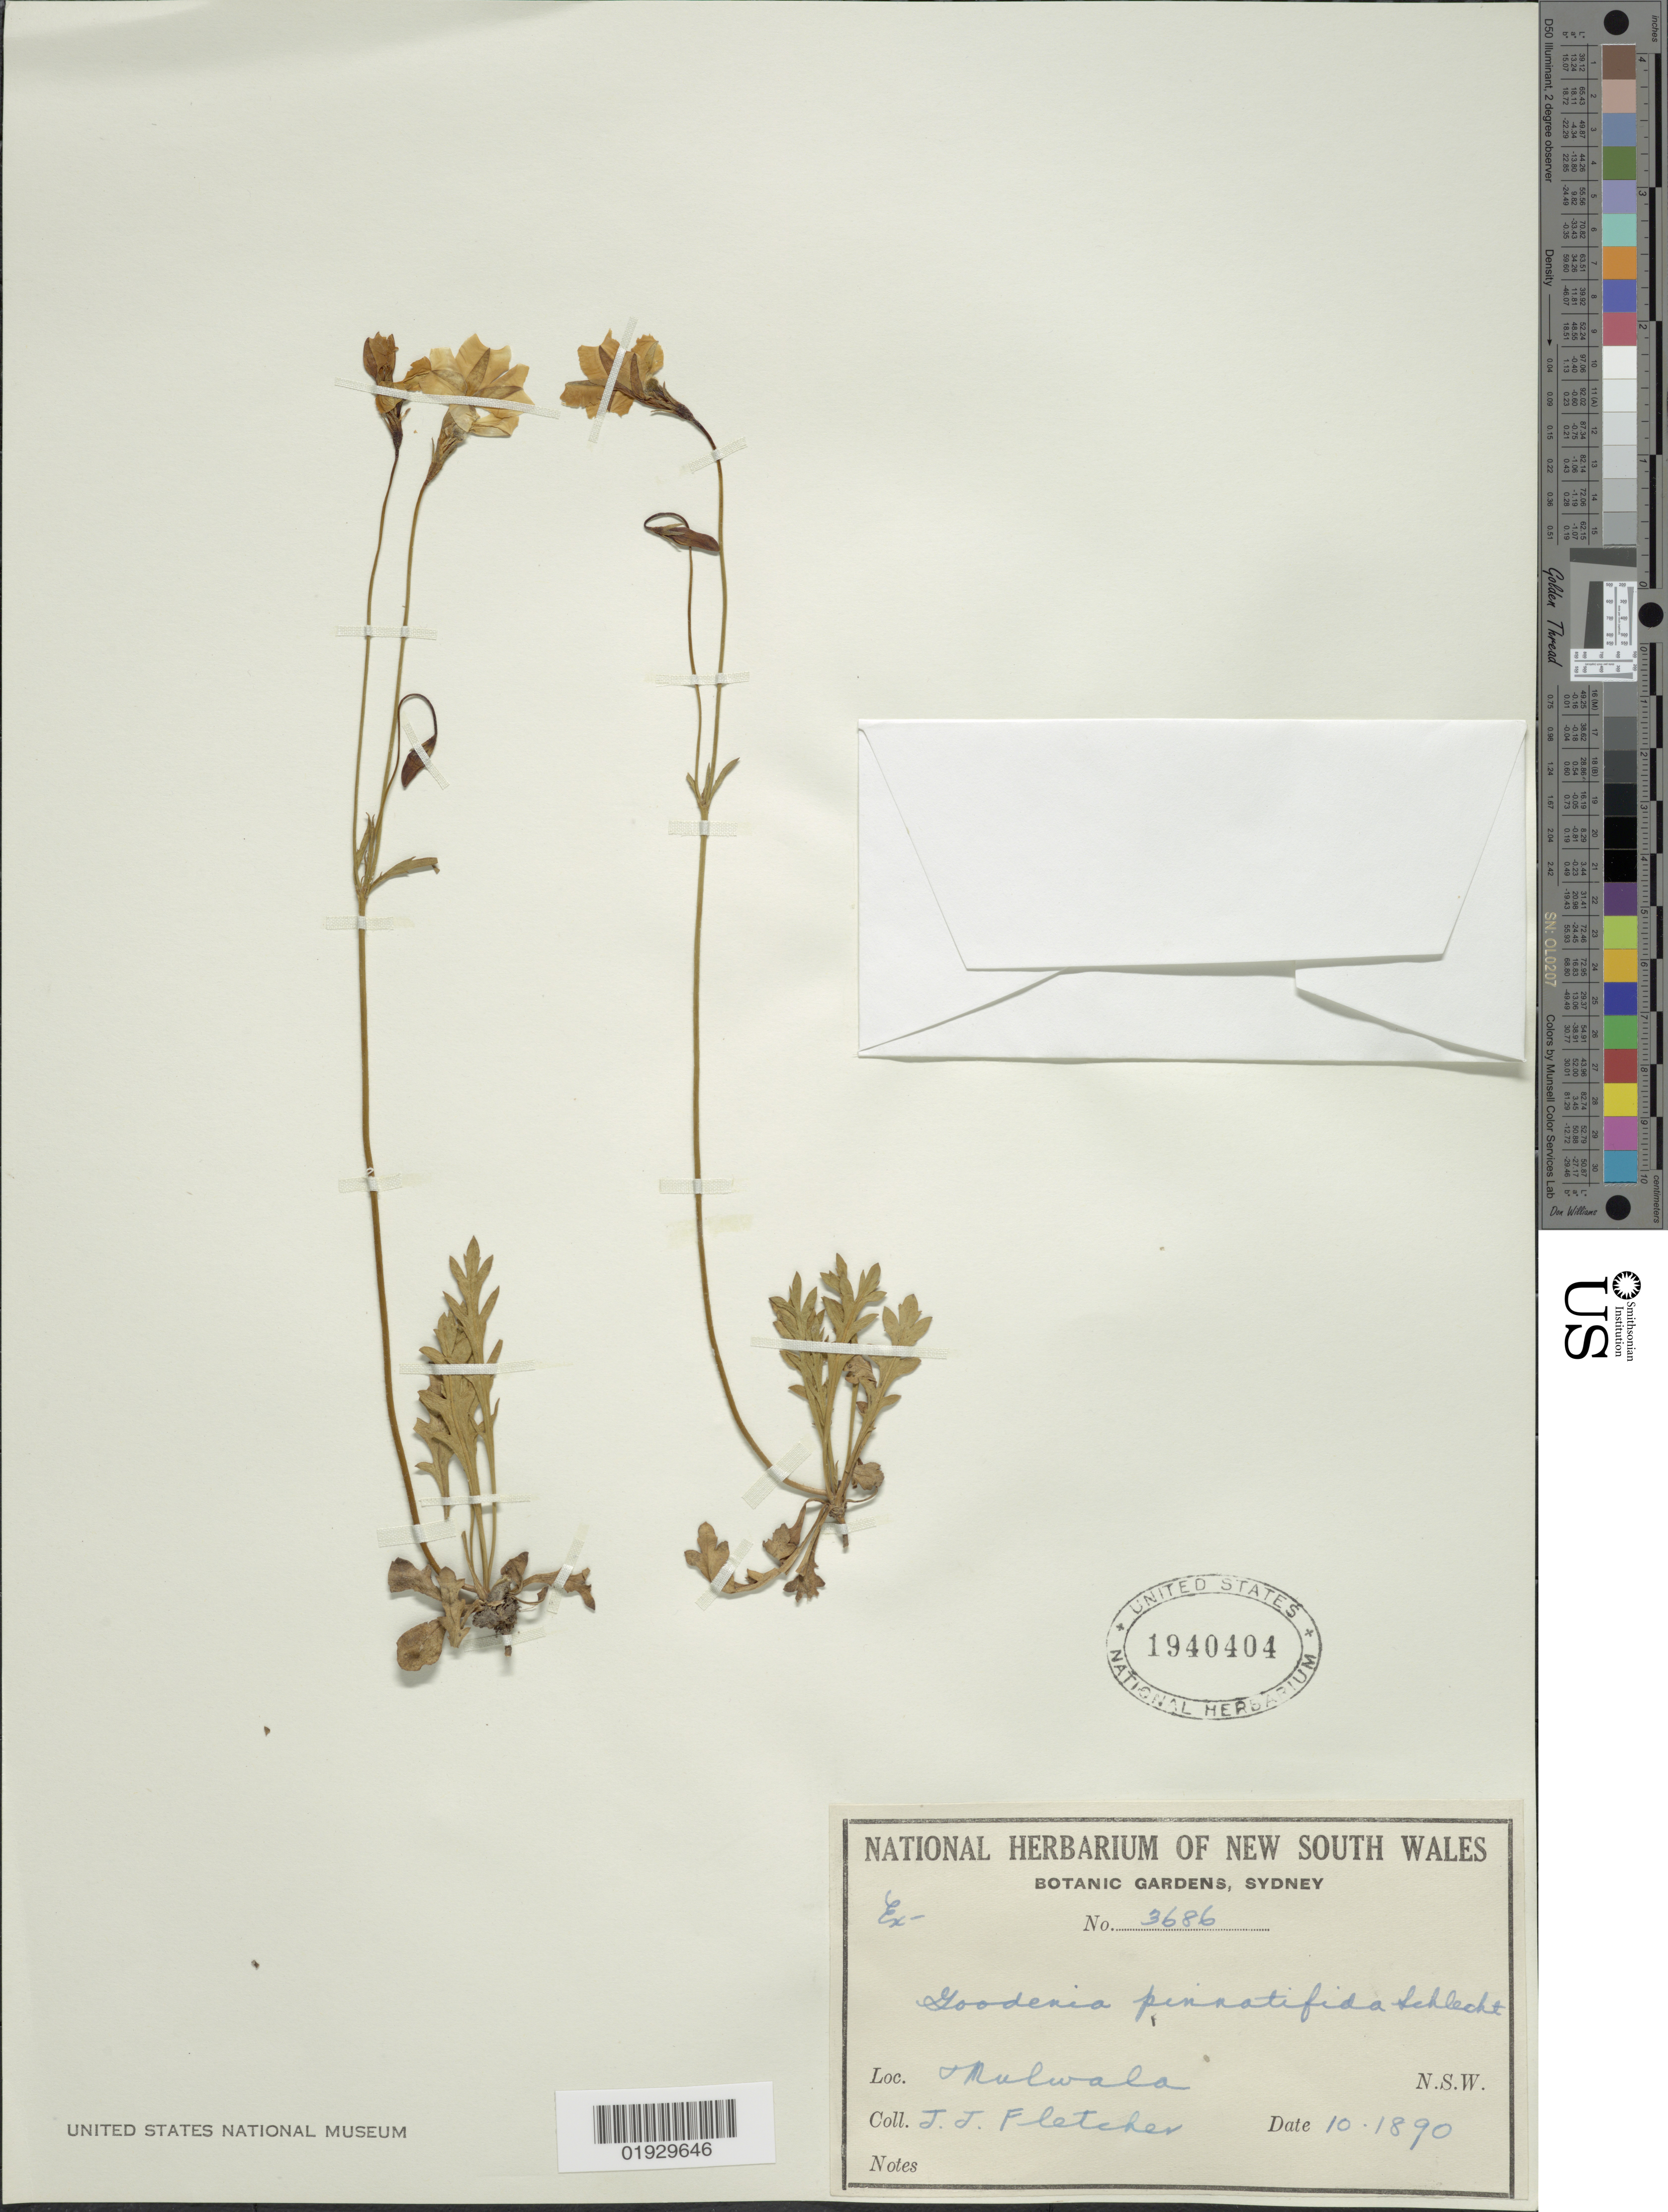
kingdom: Plantae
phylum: Tracheophyta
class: Magnoliopsida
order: Asterales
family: Goodeniaceae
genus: Goodenia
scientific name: Goodenia pinnatifida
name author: Schltdl.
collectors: J. Fletcher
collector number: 3686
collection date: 1890-10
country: Australia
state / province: New South Wales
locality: Mulwala, N.S.W.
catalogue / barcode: US 1940404